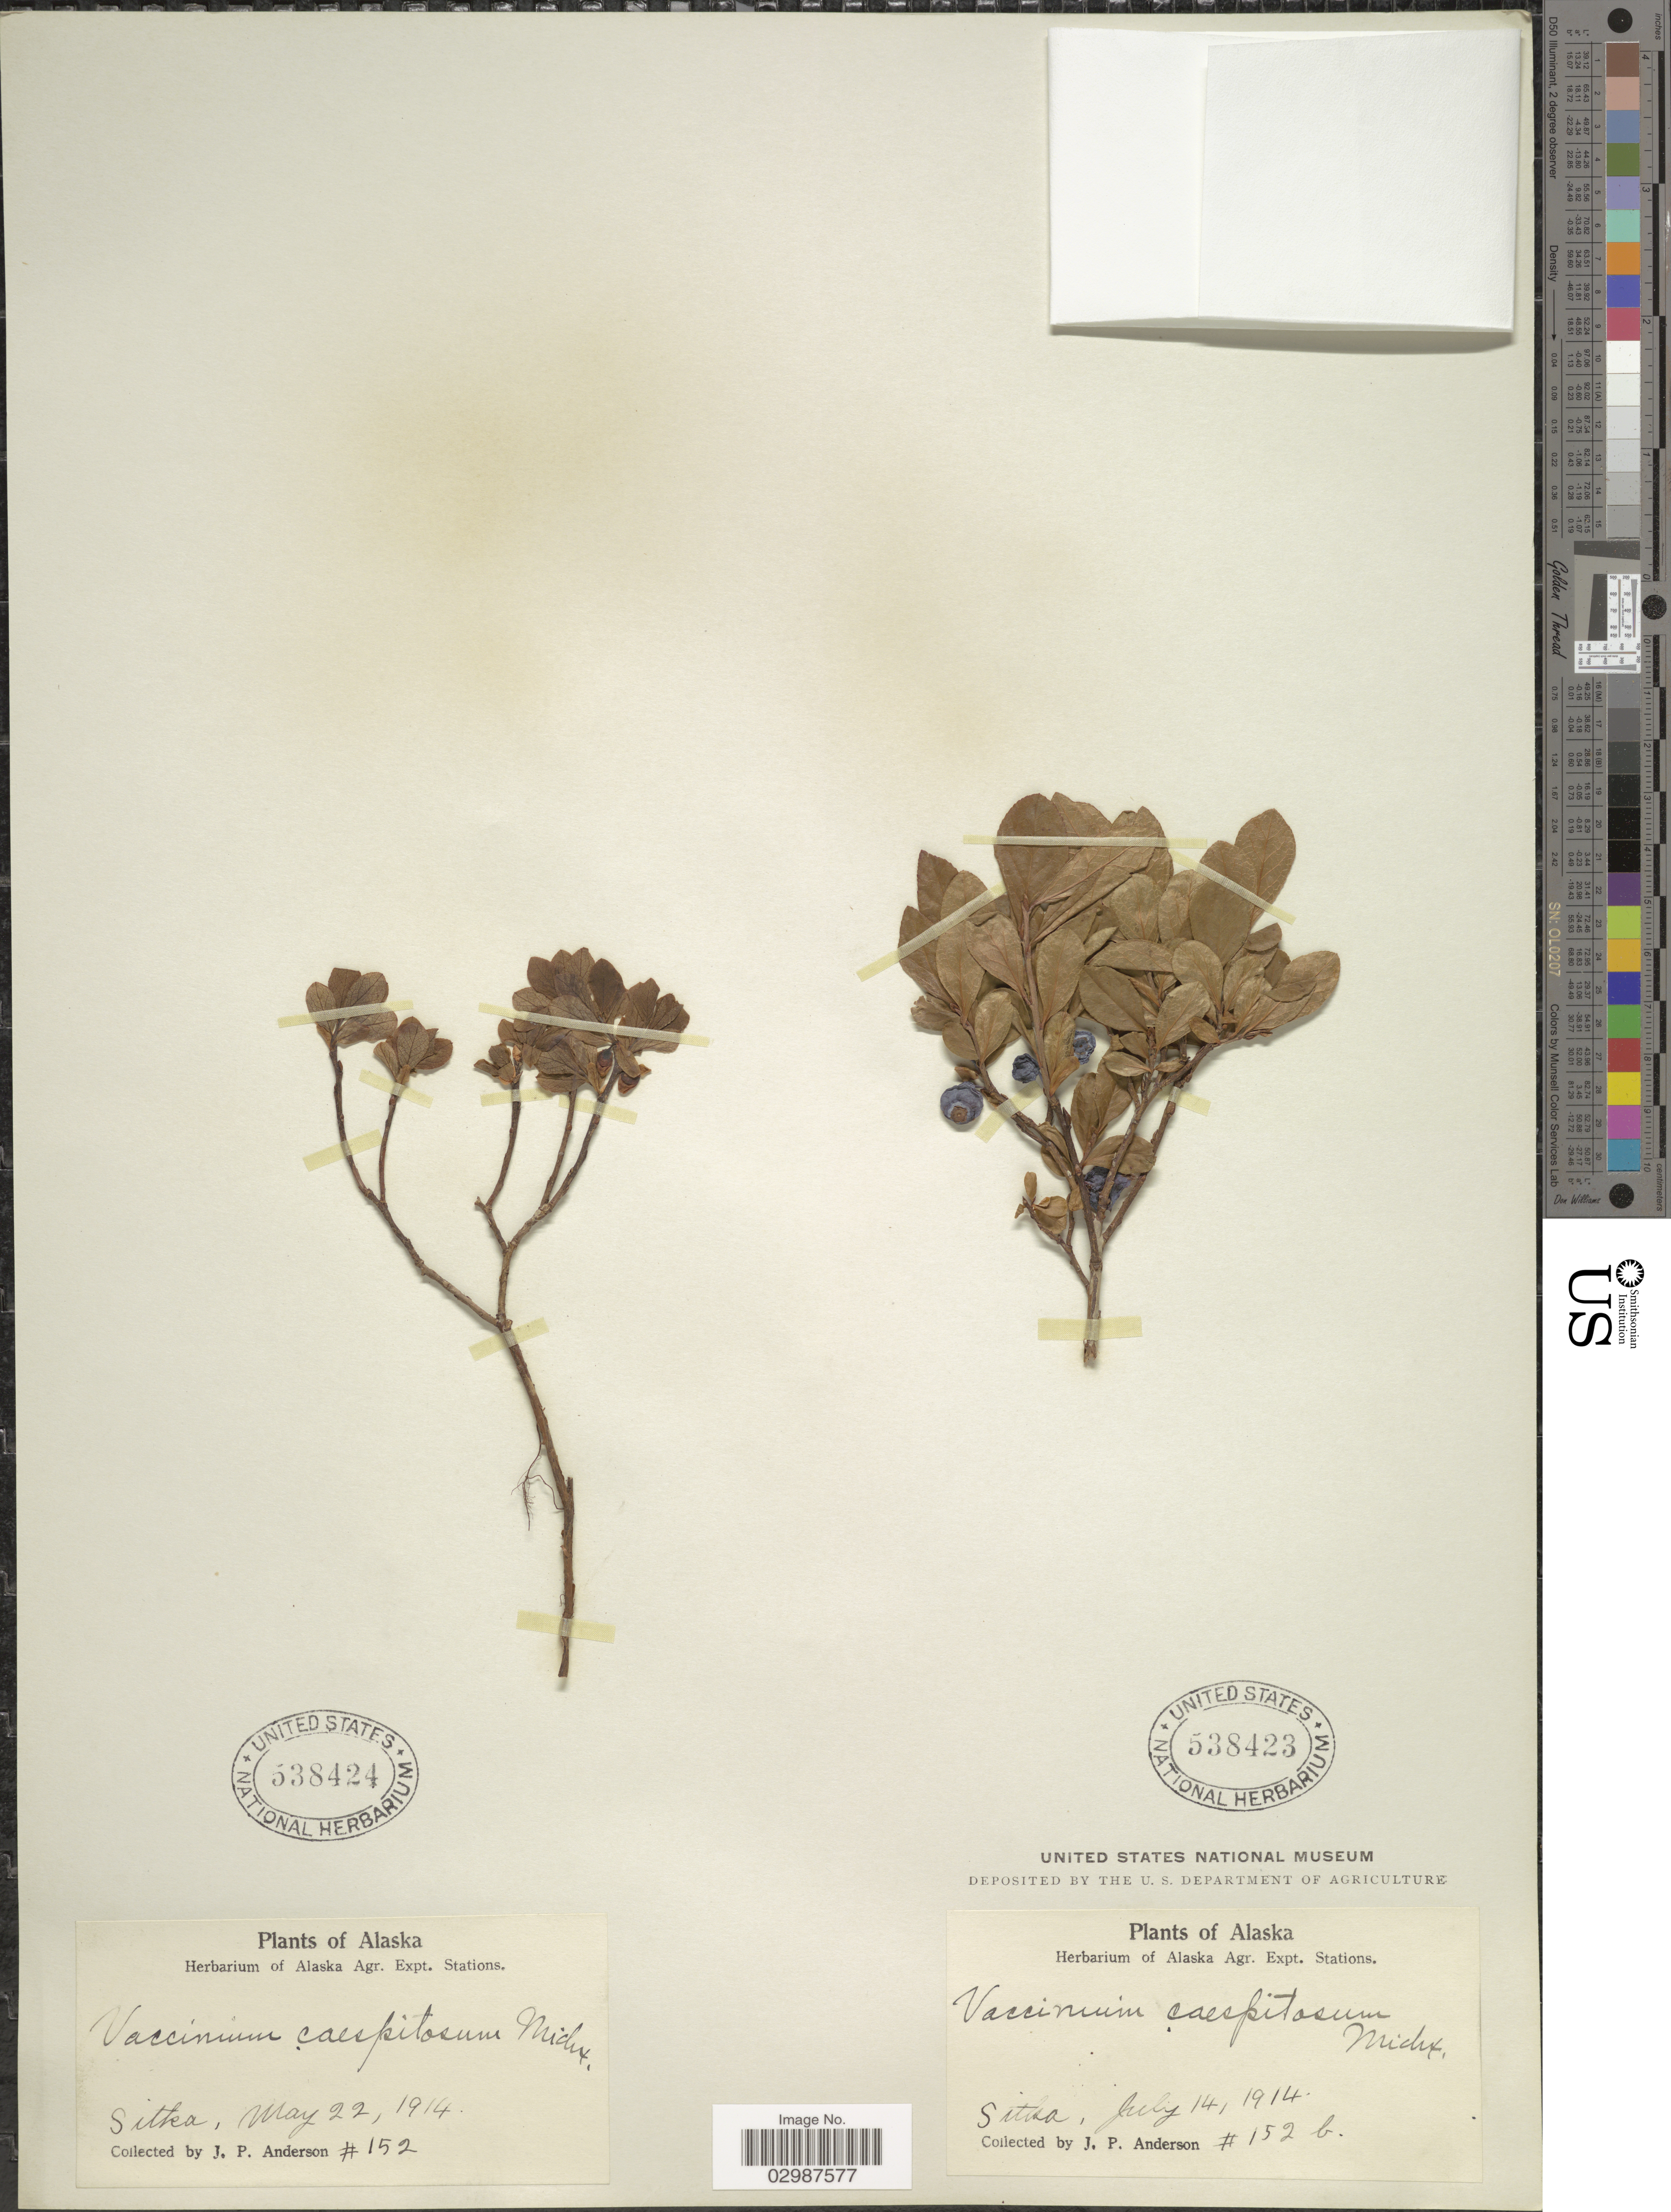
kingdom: Plantae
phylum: Tracheophyta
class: Magnoliopsida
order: Ericales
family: Ericaceae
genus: Vaccinium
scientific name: Vaccinium caespitosum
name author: Michx.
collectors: J. P. Anderson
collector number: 152b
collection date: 1914-07-14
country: United States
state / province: Alaska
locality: Sitka.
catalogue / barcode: US 538423-2